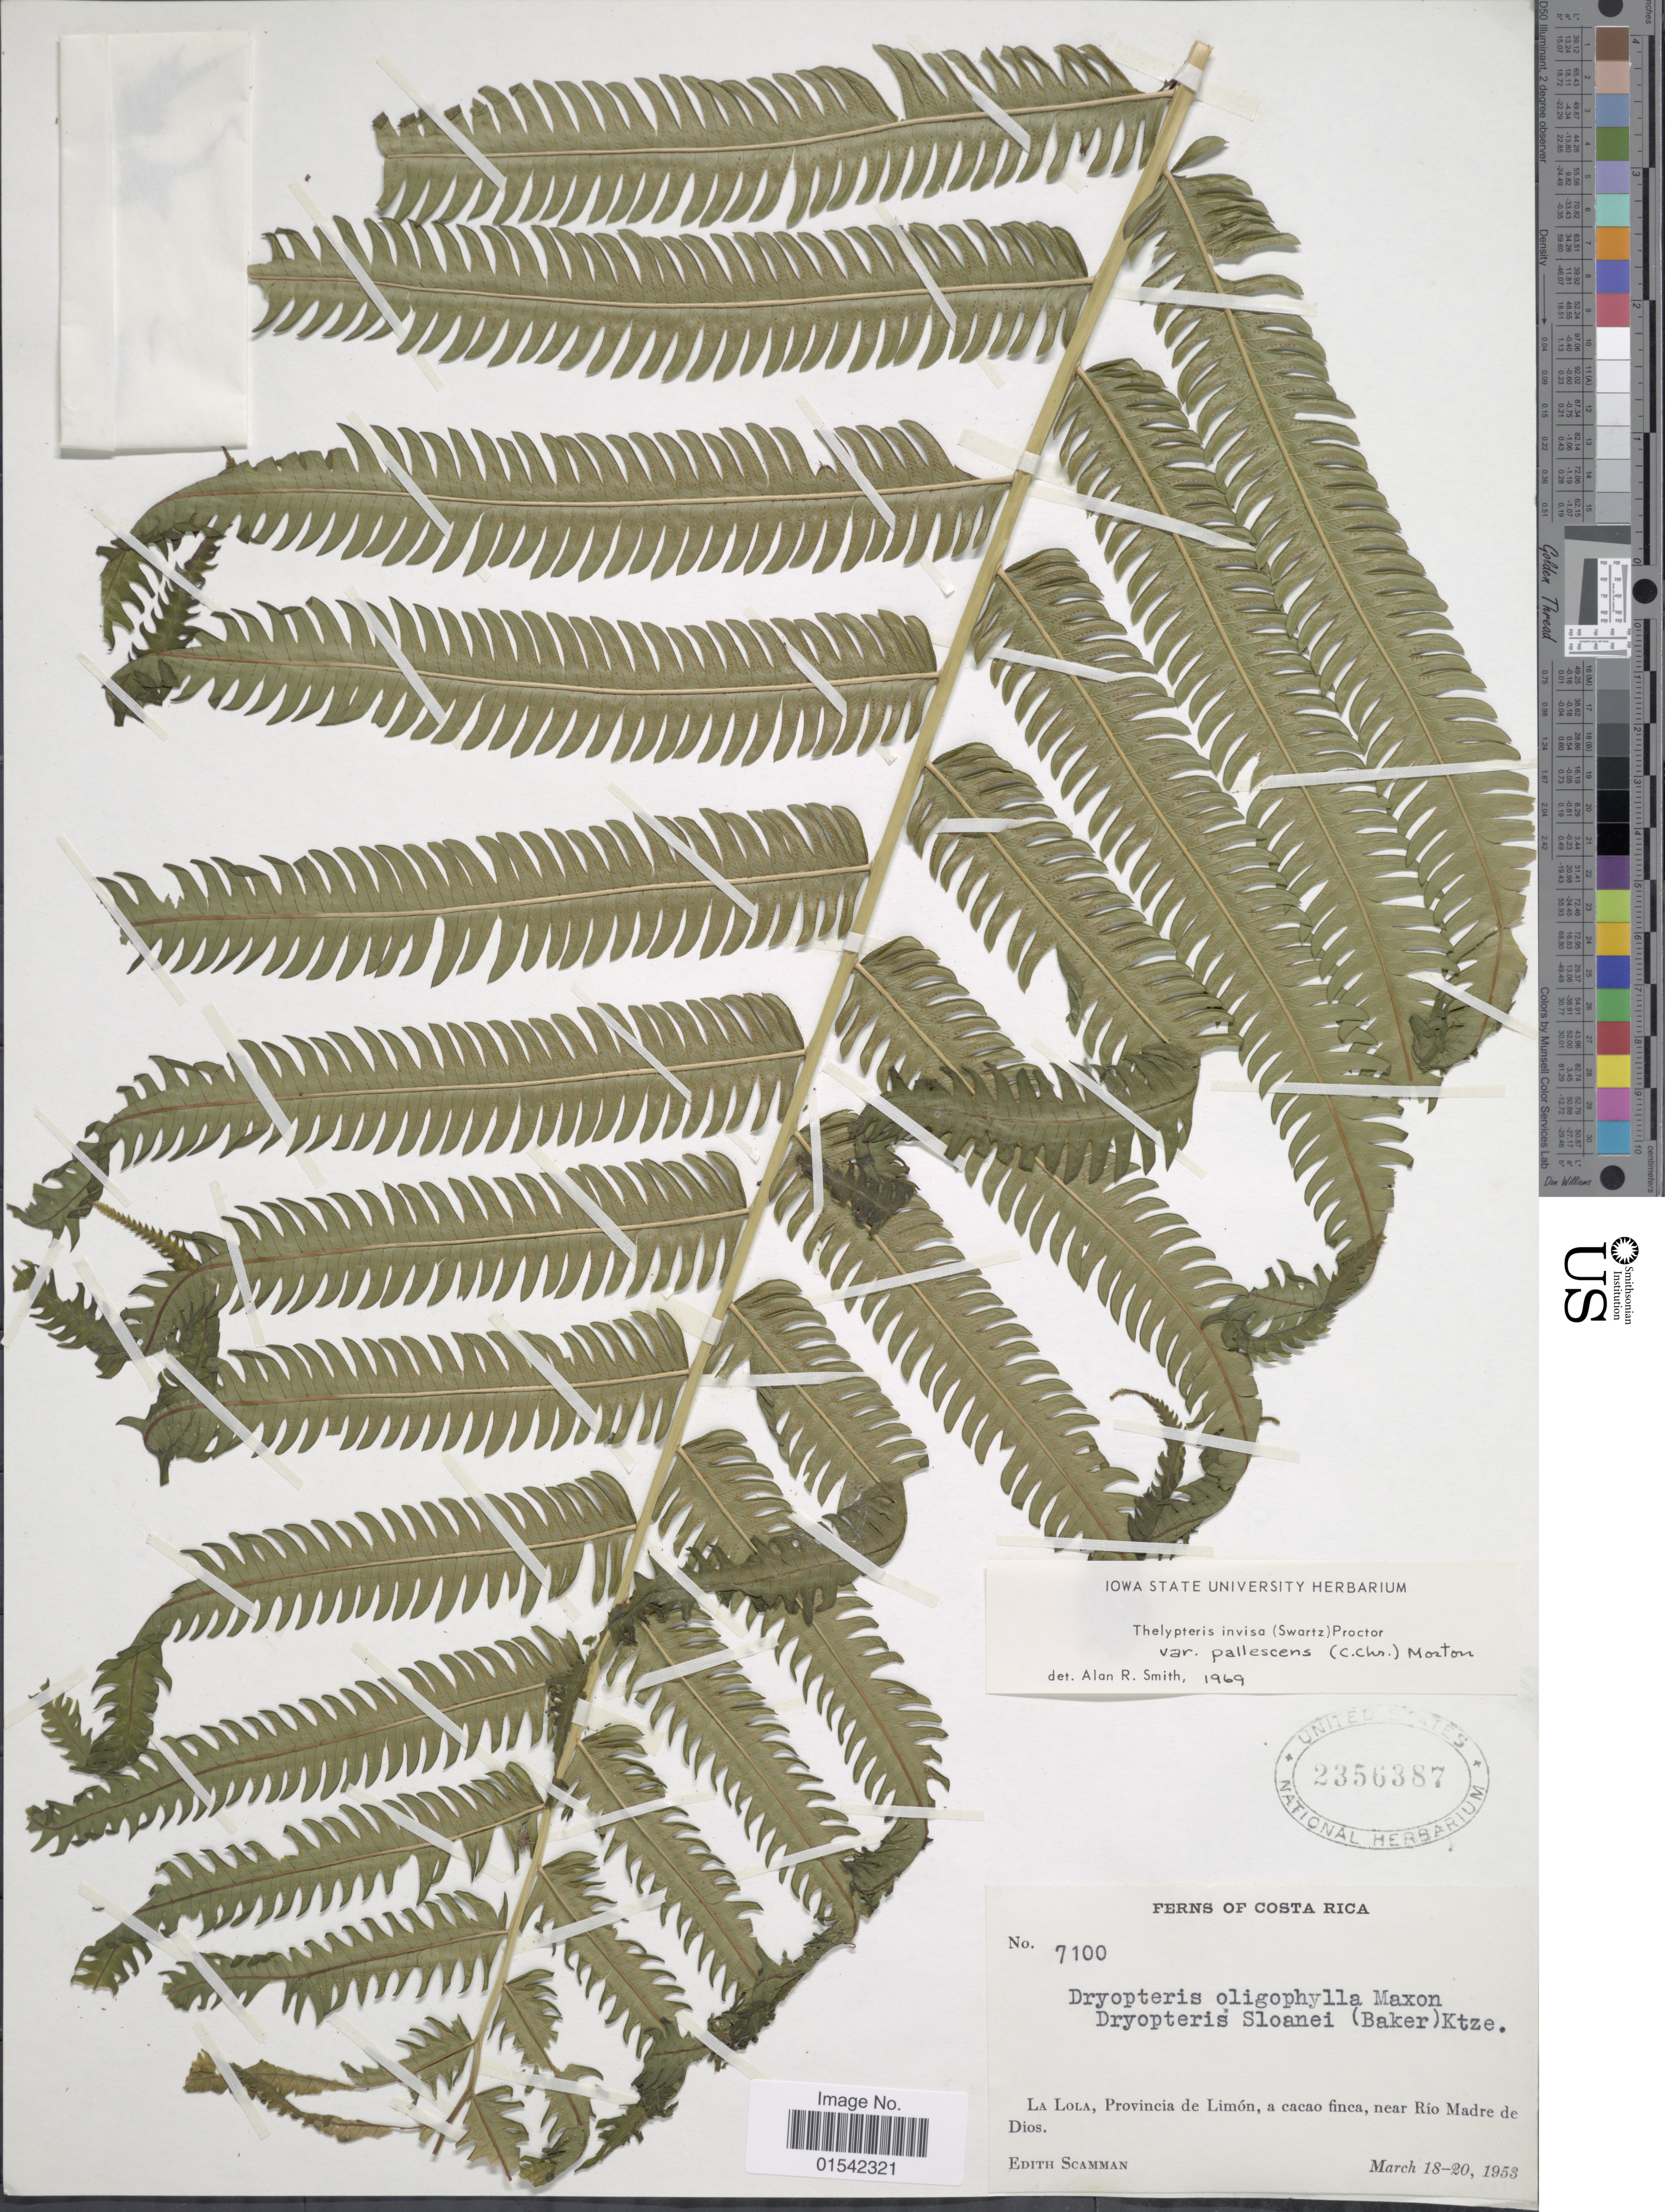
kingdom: Plantae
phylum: Tracheophyta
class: Polypodiopsida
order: Polypodiales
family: Thelypteridaceae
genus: Cyclosorus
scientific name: Cyclosorus grandis (A.R. Sm.) comb. nov., ined 2015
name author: (A.R. Sm.)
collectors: E. Scamman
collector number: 7100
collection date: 1953-03-18/1953-03-20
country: Costa Rica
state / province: Limón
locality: La Lola, a cacao finca, near Río Madre de Dios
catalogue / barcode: US 2356387